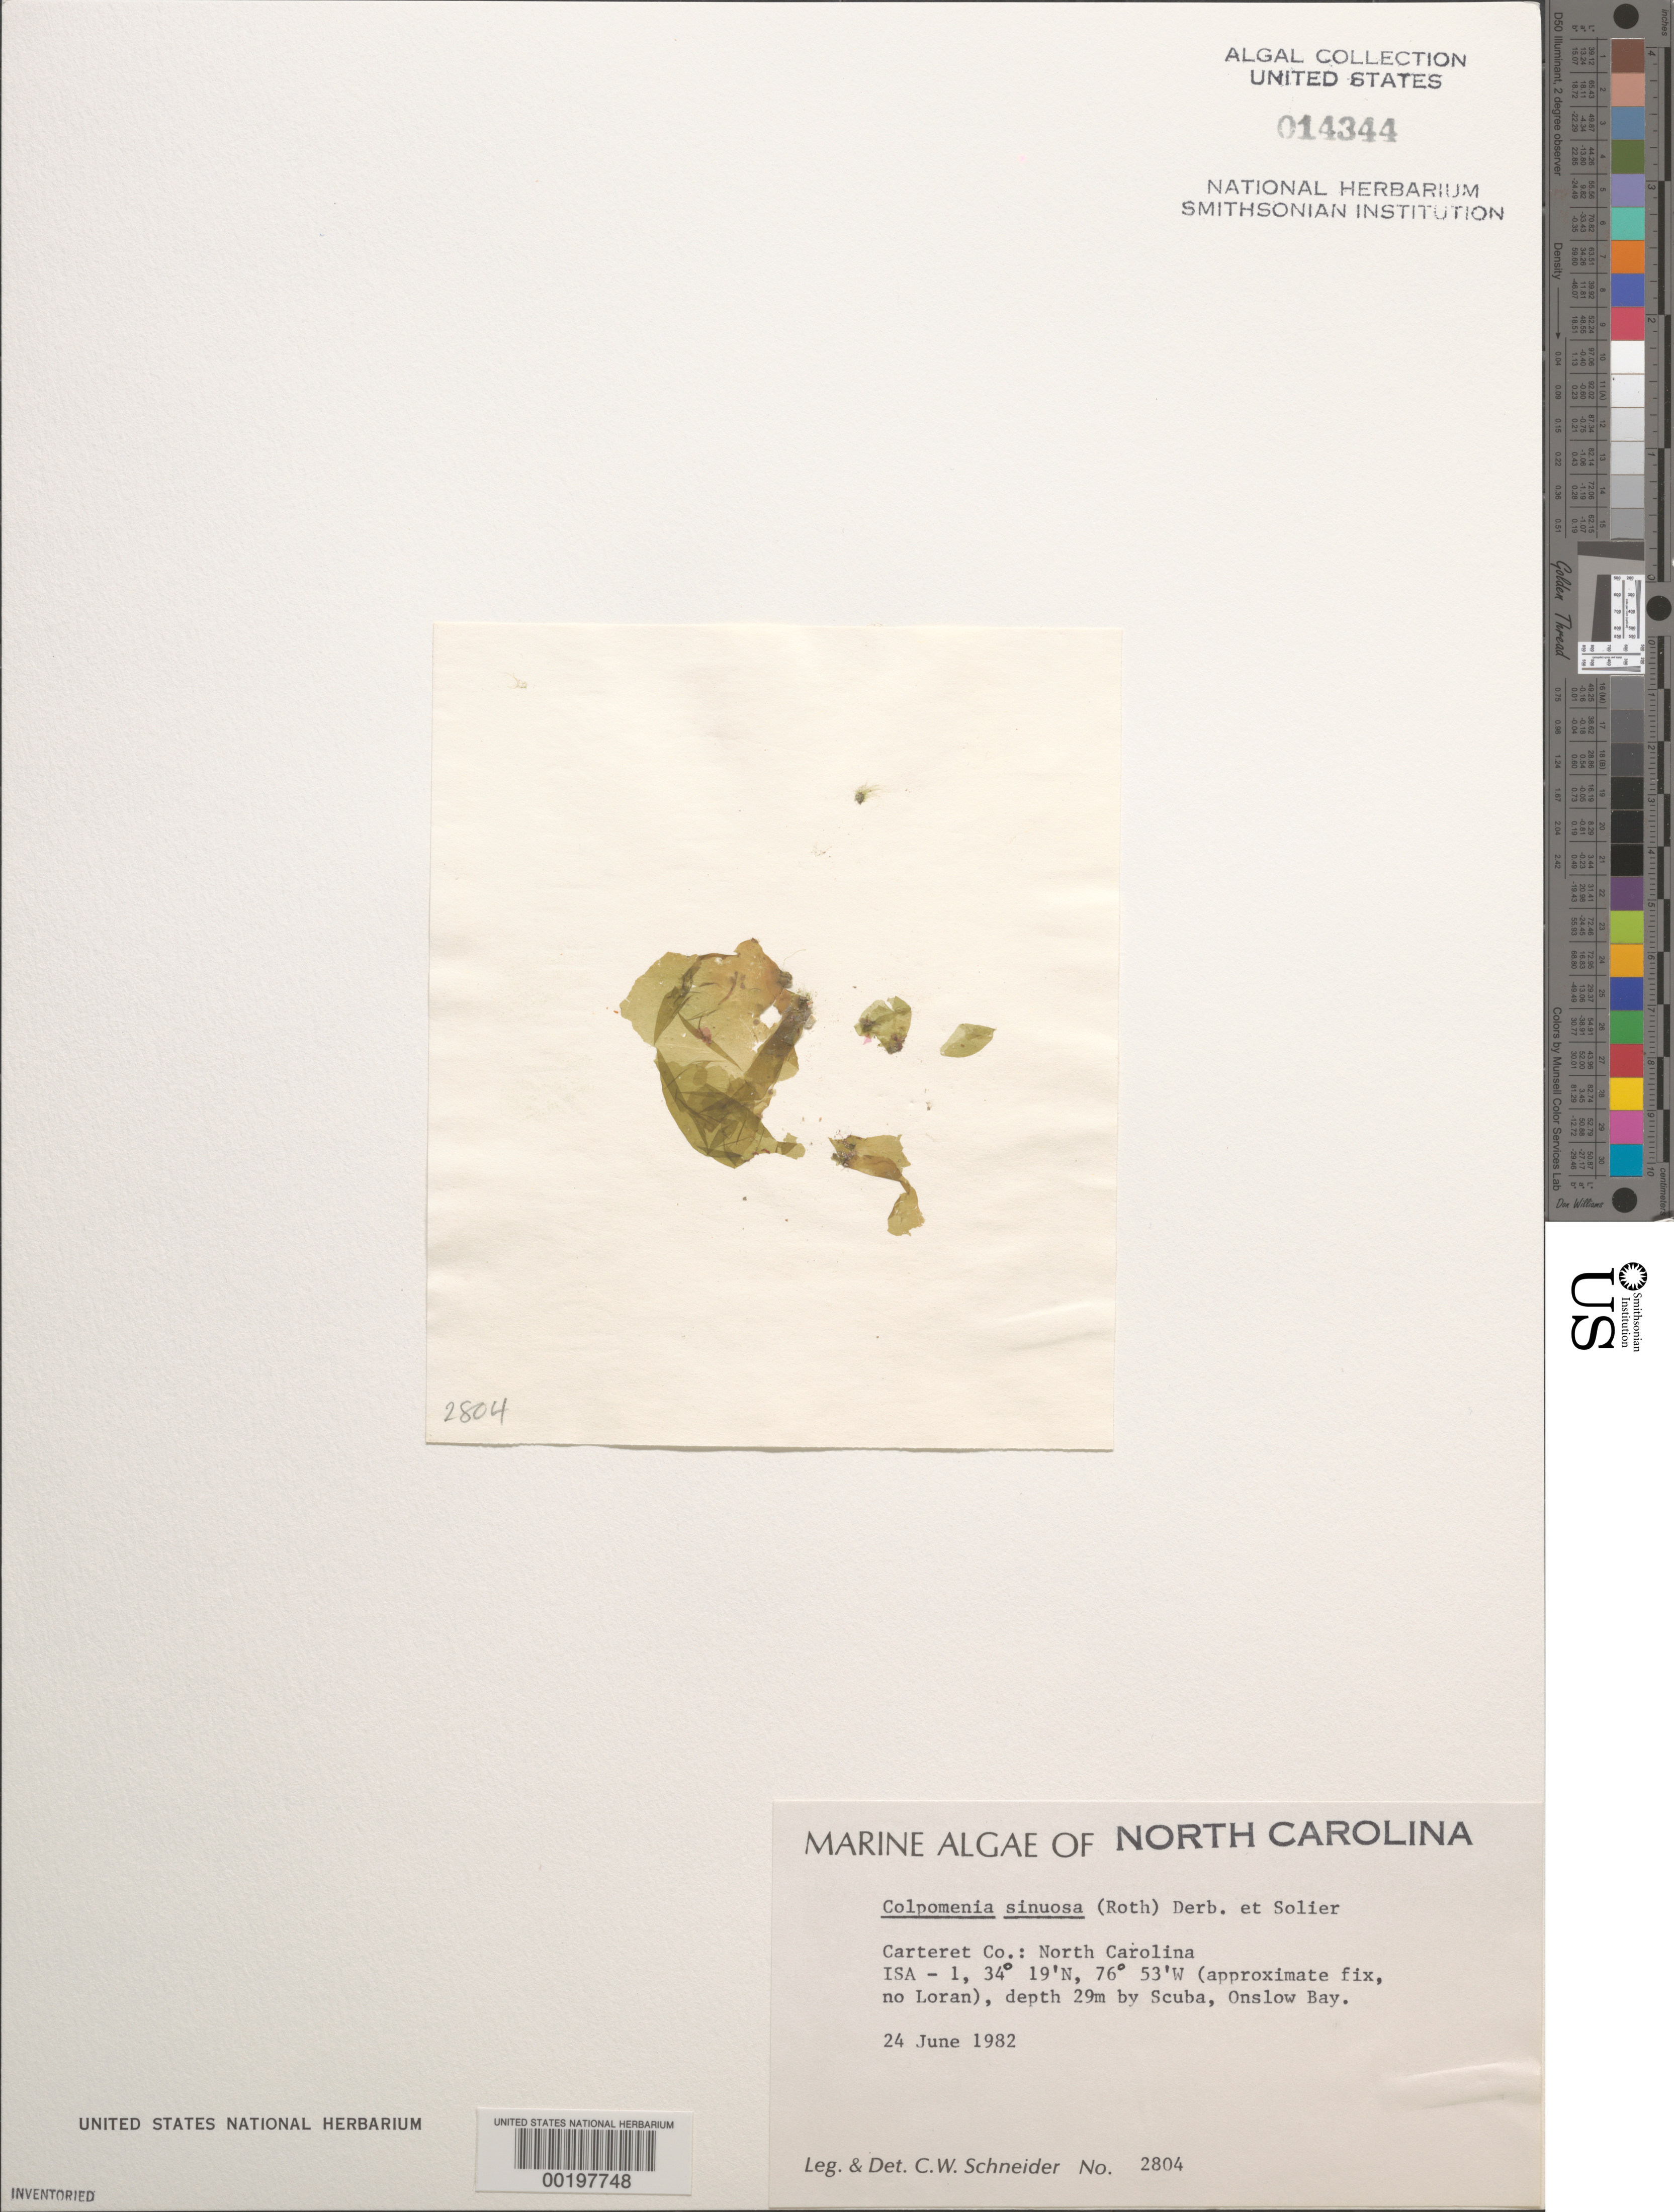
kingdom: Chromista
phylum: Ochrophyta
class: Phaeophyceae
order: Scytosiphonales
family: Scytosiphonaceae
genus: Colpomenia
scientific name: Colpomenia sinuosa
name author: (K. Mert. ex Roth) Derbes & Solier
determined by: Schneider, C. W.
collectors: C. W. Schneider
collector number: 2804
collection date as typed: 24 Jun 1982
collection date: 1982-06-24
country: United States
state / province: North Carolina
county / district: Carteret County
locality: Onslow Bay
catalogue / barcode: US 14344